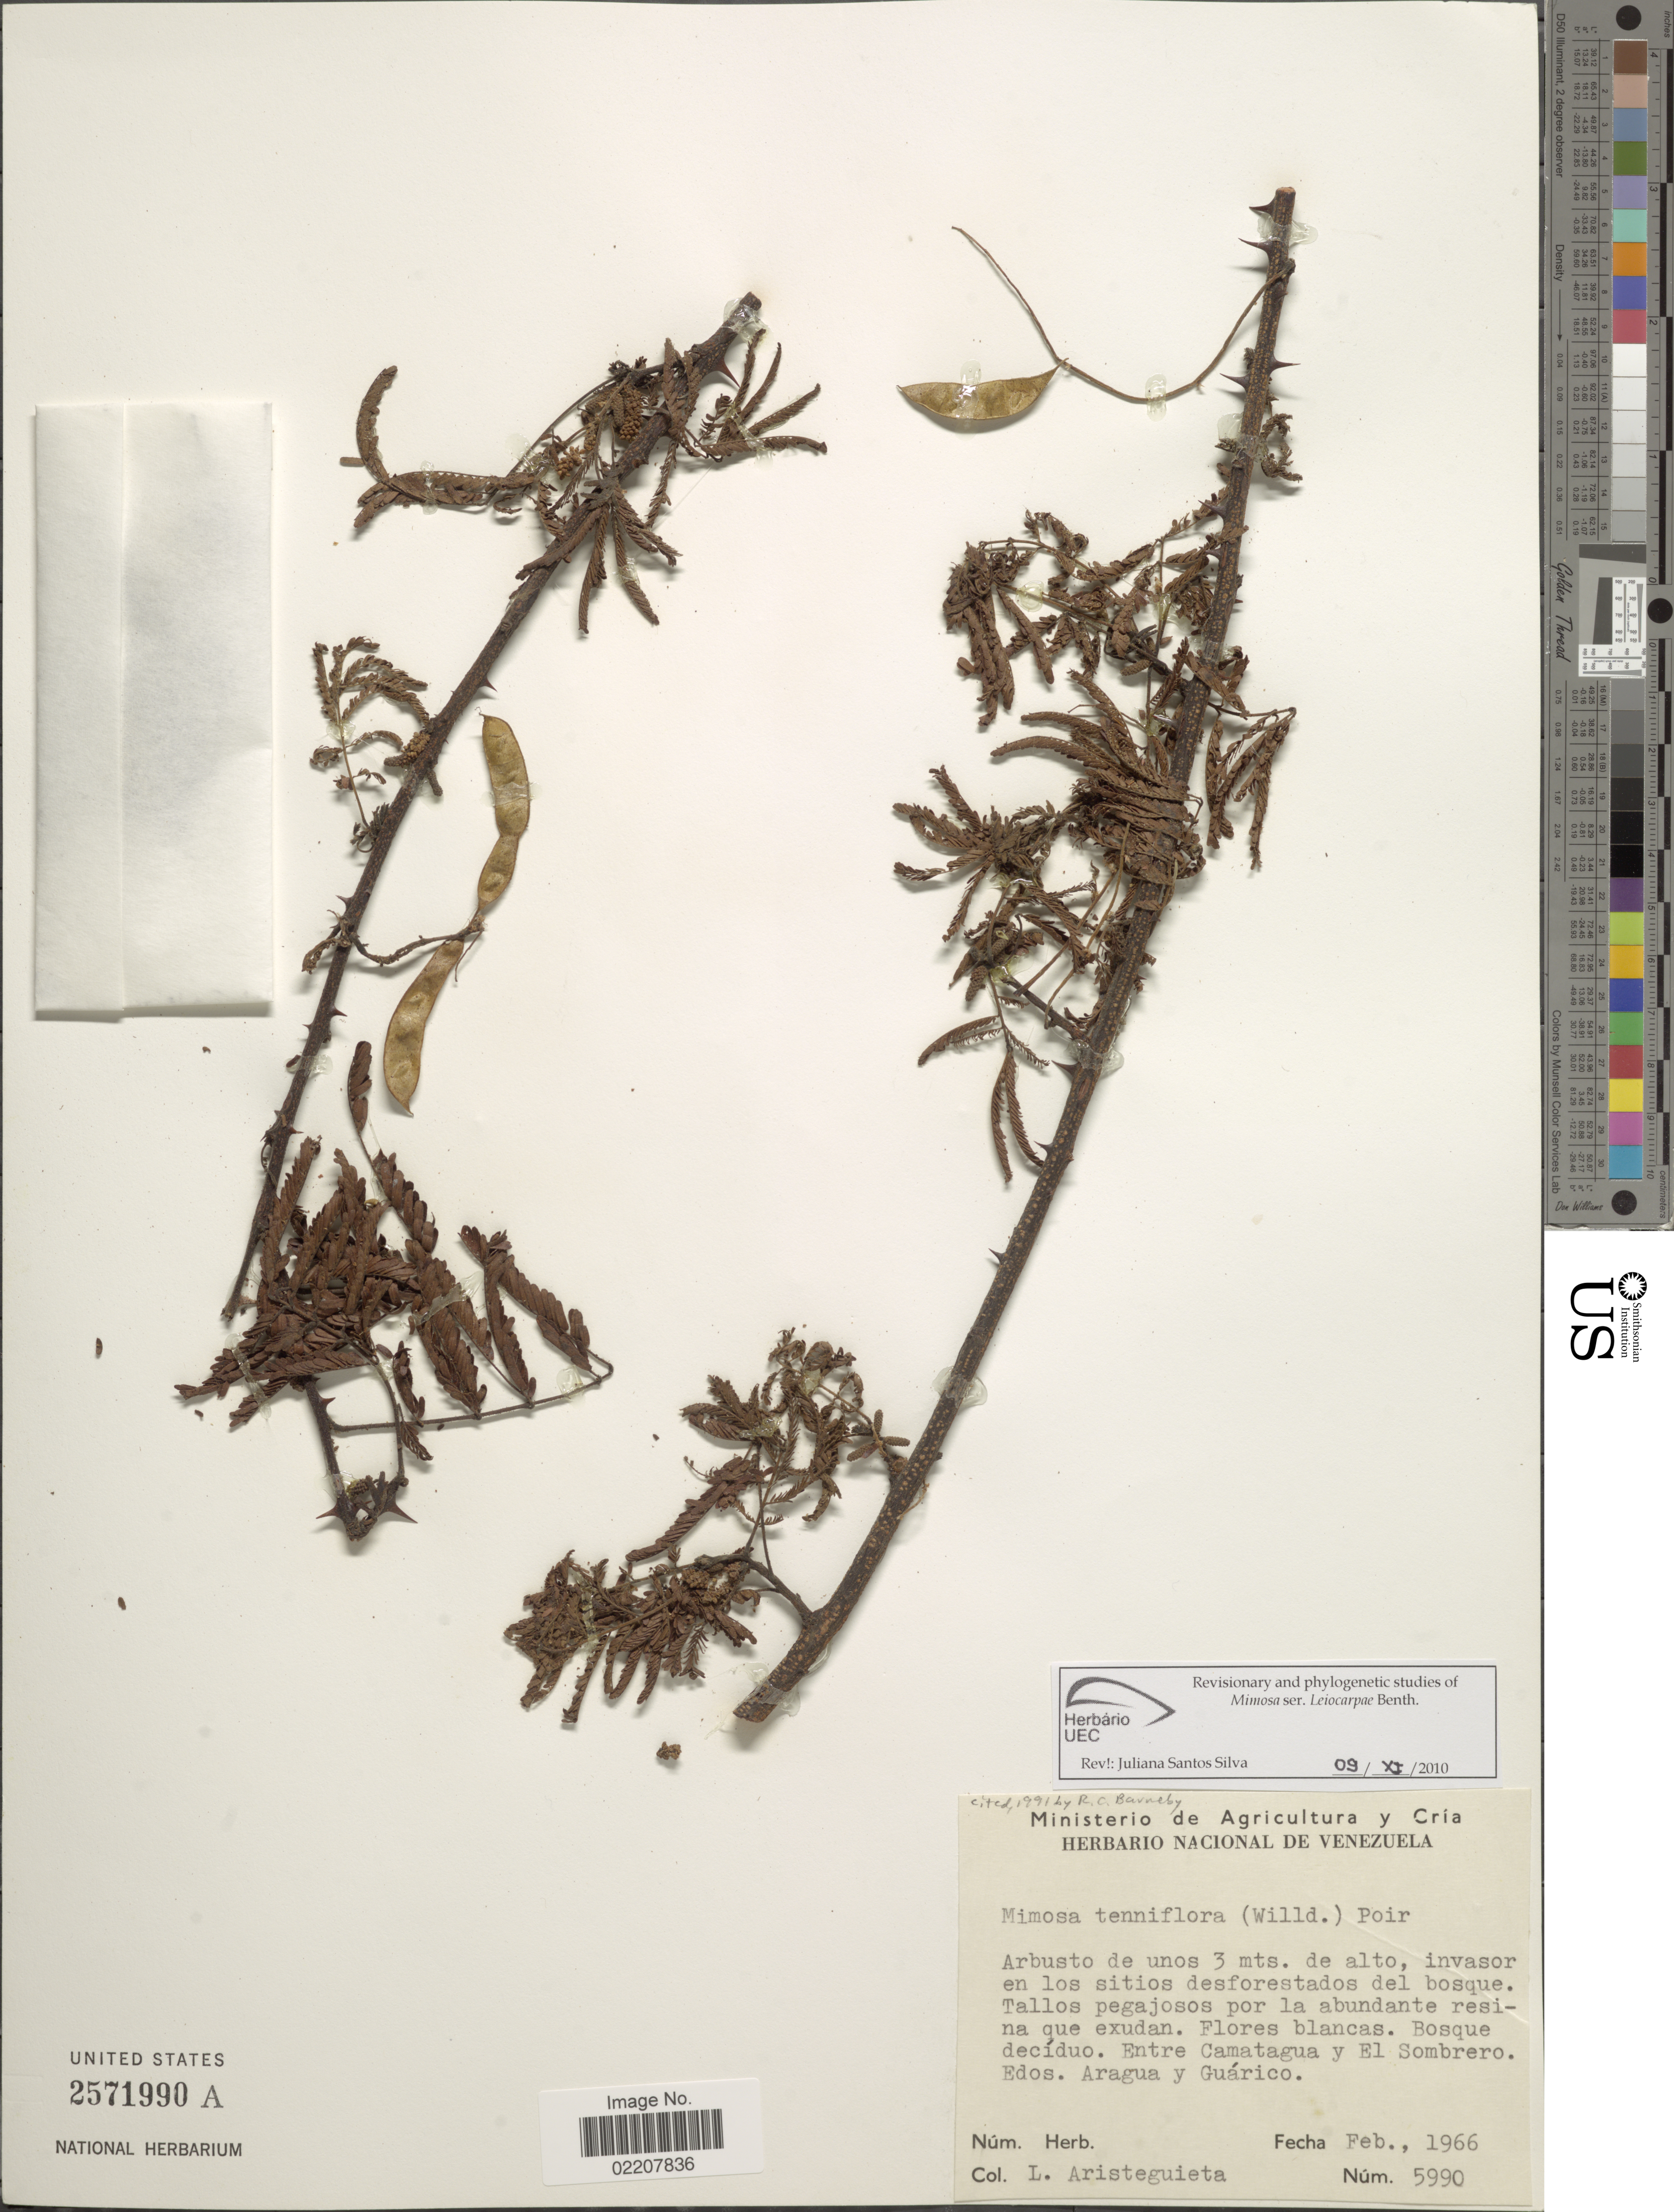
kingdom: Plantae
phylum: Tracheophyta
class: Magnoliopsida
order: Fabales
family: Fabaceae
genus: Mimosa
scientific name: Mimosa tenuiflora Benth., nom. illeg. hom.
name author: Benth.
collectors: -. Aristeguieta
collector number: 5990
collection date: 1966-02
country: Venezuela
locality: Entre Camatagua y el Sombrero Edos, Aragua y Guarico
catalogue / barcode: US 2571990A